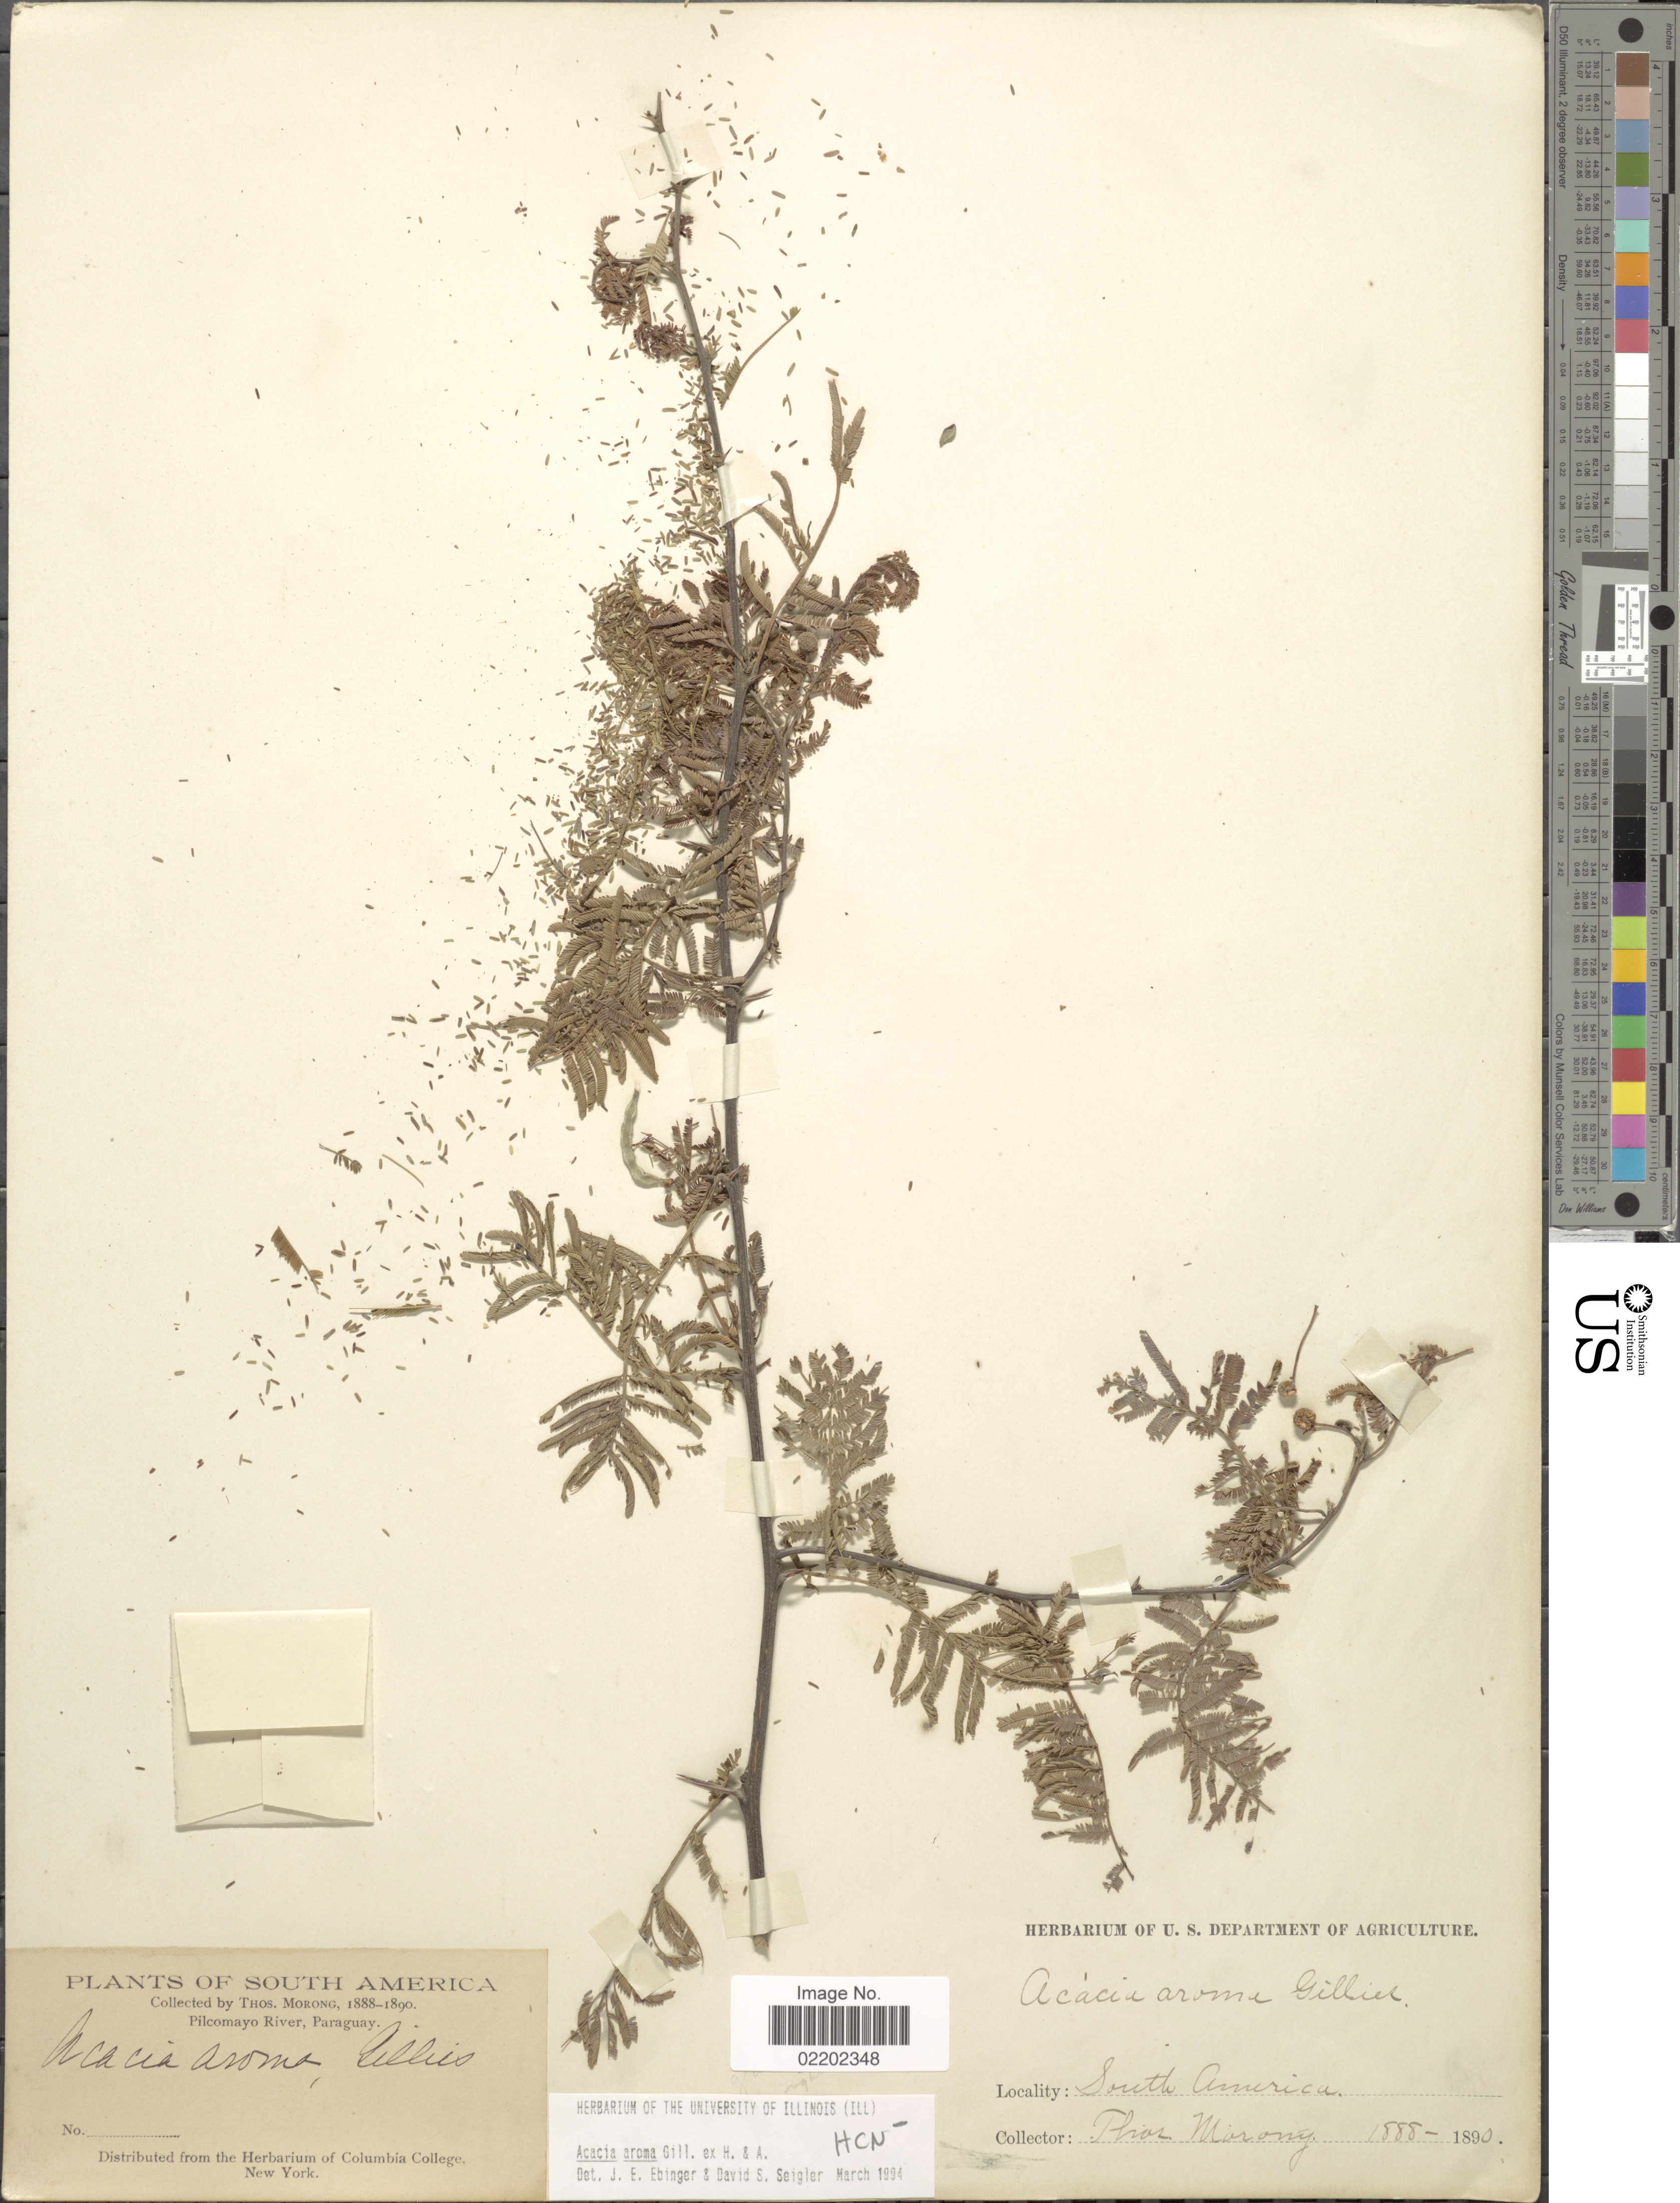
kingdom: Plantae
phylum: Tracheophyta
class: Magnoliopsida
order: Fabales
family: Fabaceae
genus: Vachellia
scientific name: Vachellia aroma var. aroma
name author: (Gillies ex Hook. & Arn.) Seigler & Ebinger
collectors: T. Morong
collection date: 1888/1890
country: Paraguay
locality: Pilcomayo River